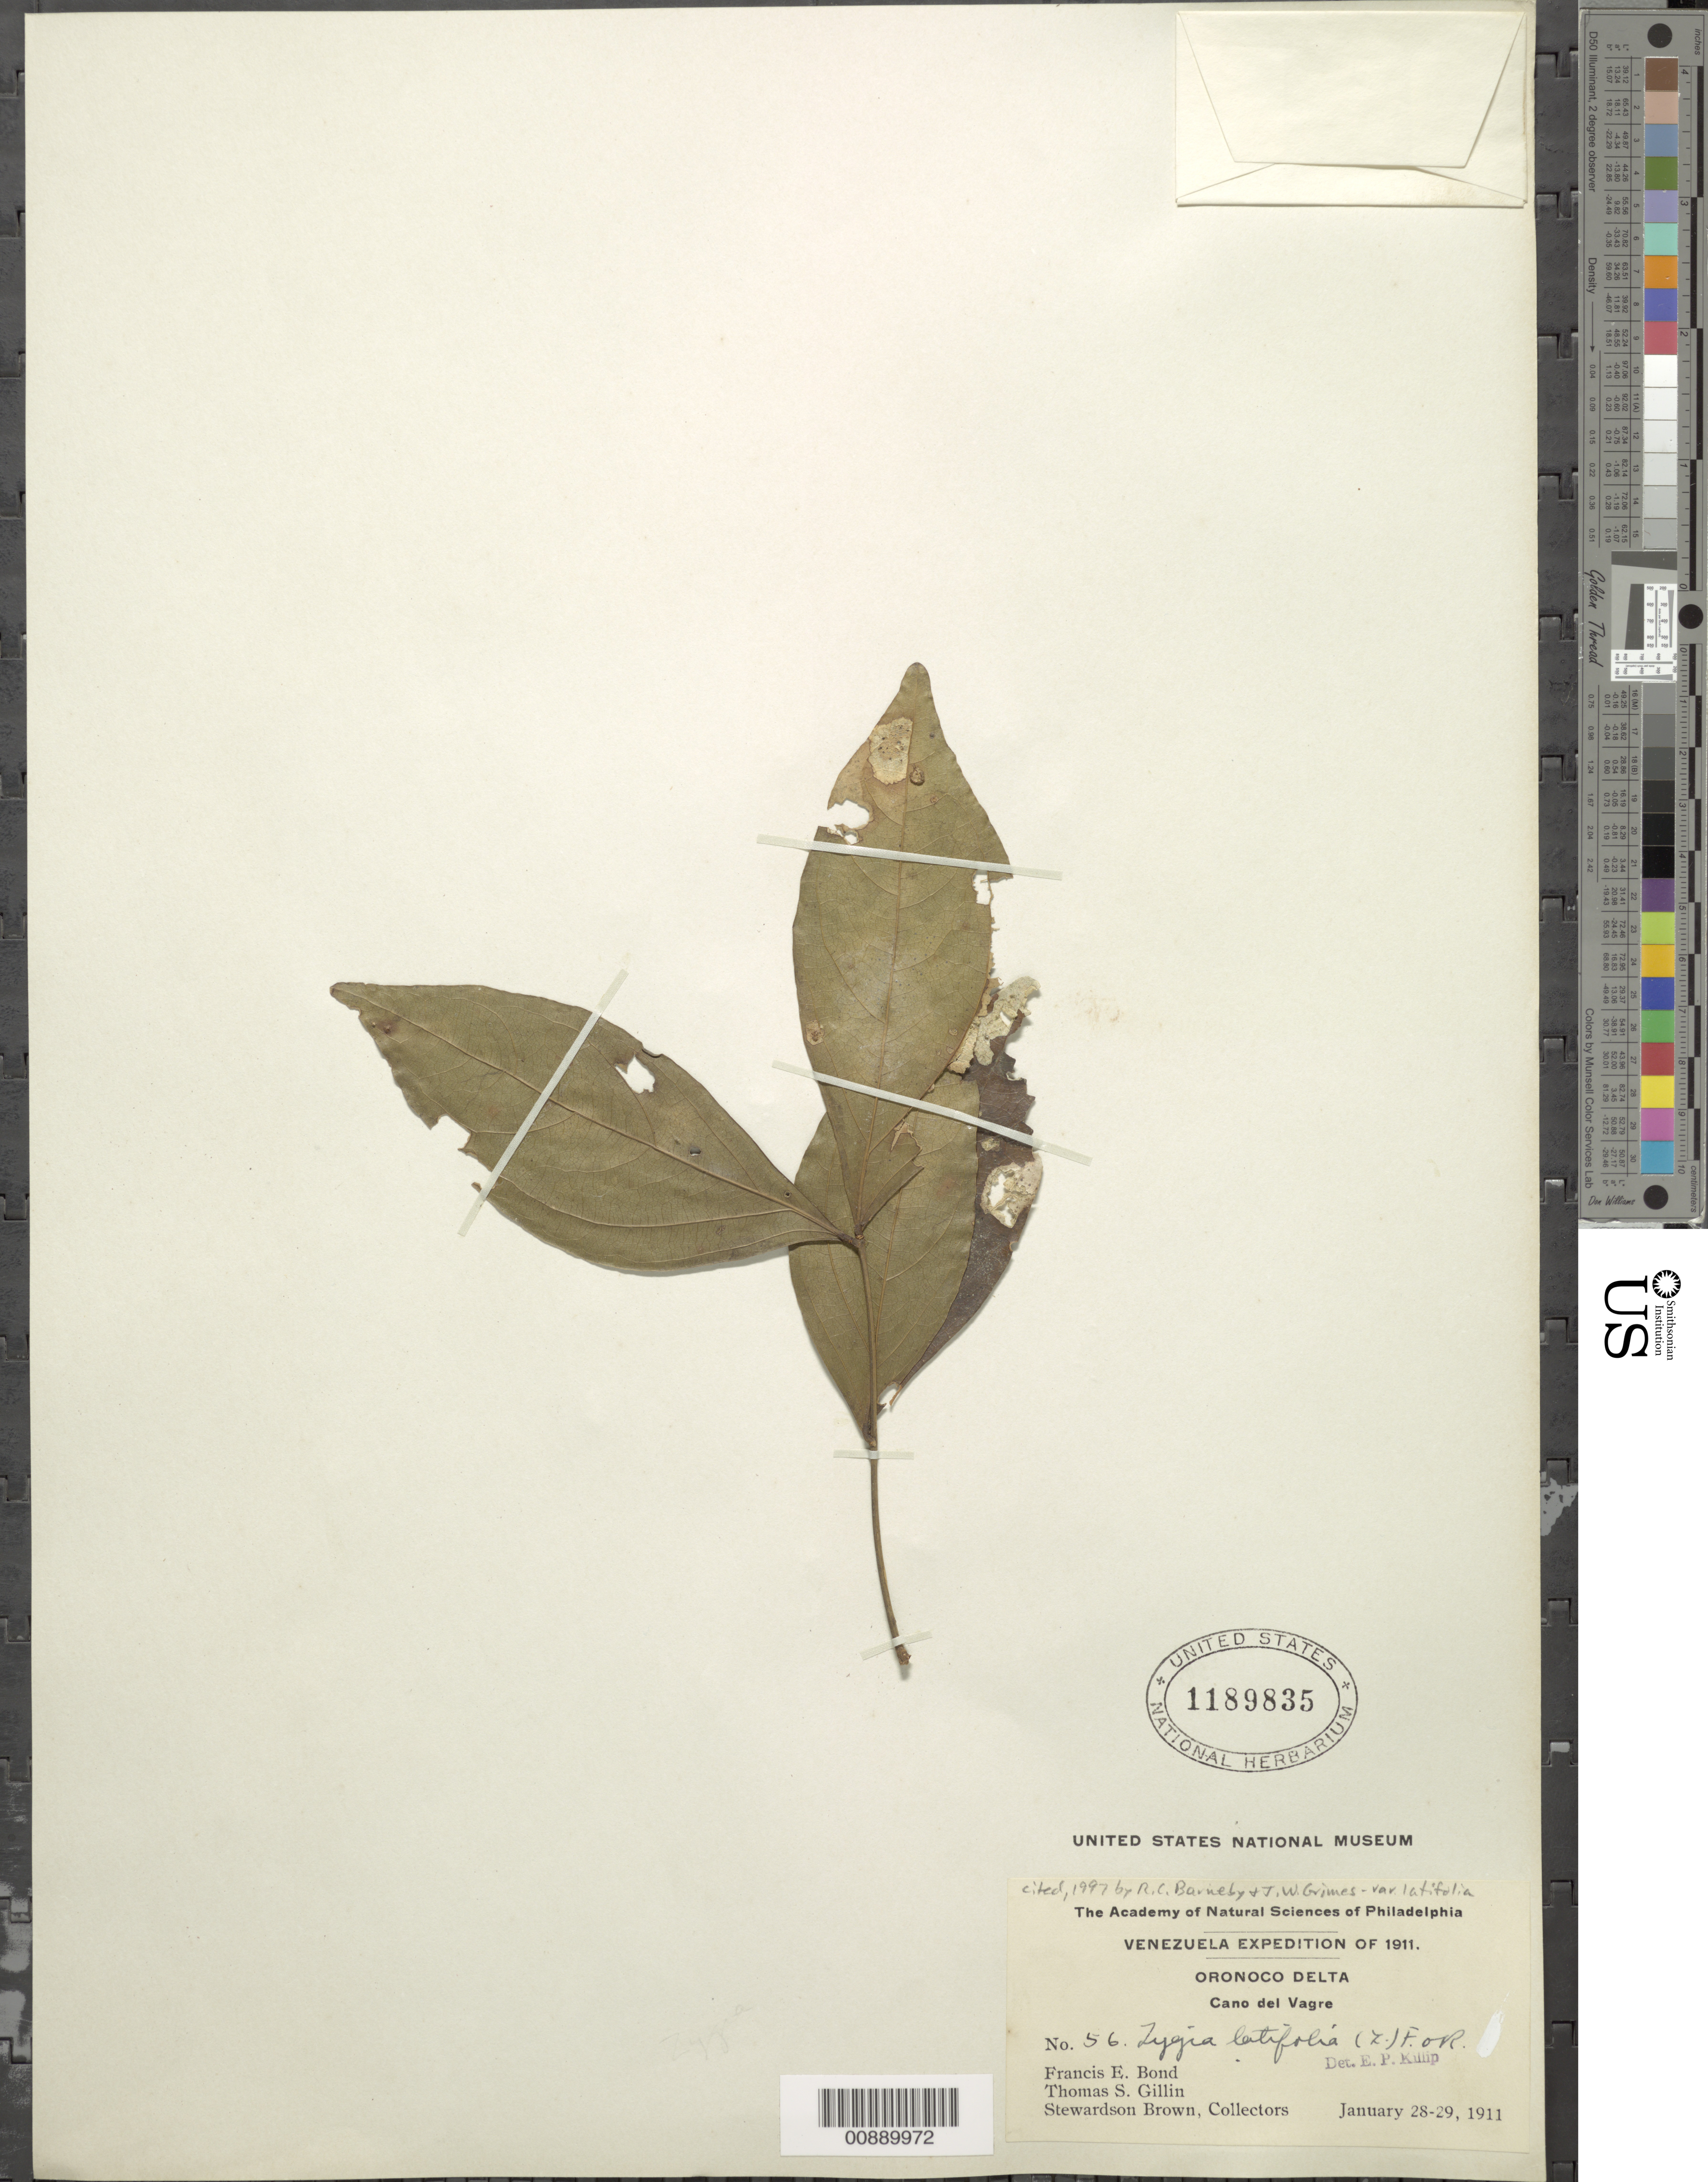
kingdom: Plantae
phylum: Tracheophyta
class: Magnoliopsida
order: Fabales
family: Fabaceae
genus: Zygia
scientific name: Zygia latifolia var. latifolia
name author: (L.) Fawc. & Rendle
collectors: F. Bond, T. Gillin & S. Brown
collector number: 56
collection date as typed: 28-29 January 1911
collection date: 1911-01-28/1911-01-29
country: Venezuela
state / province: Delta Amacuro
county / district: Pedernales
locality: Cano Vagre in the vicinity of Pedernales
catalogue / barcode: US 1189835